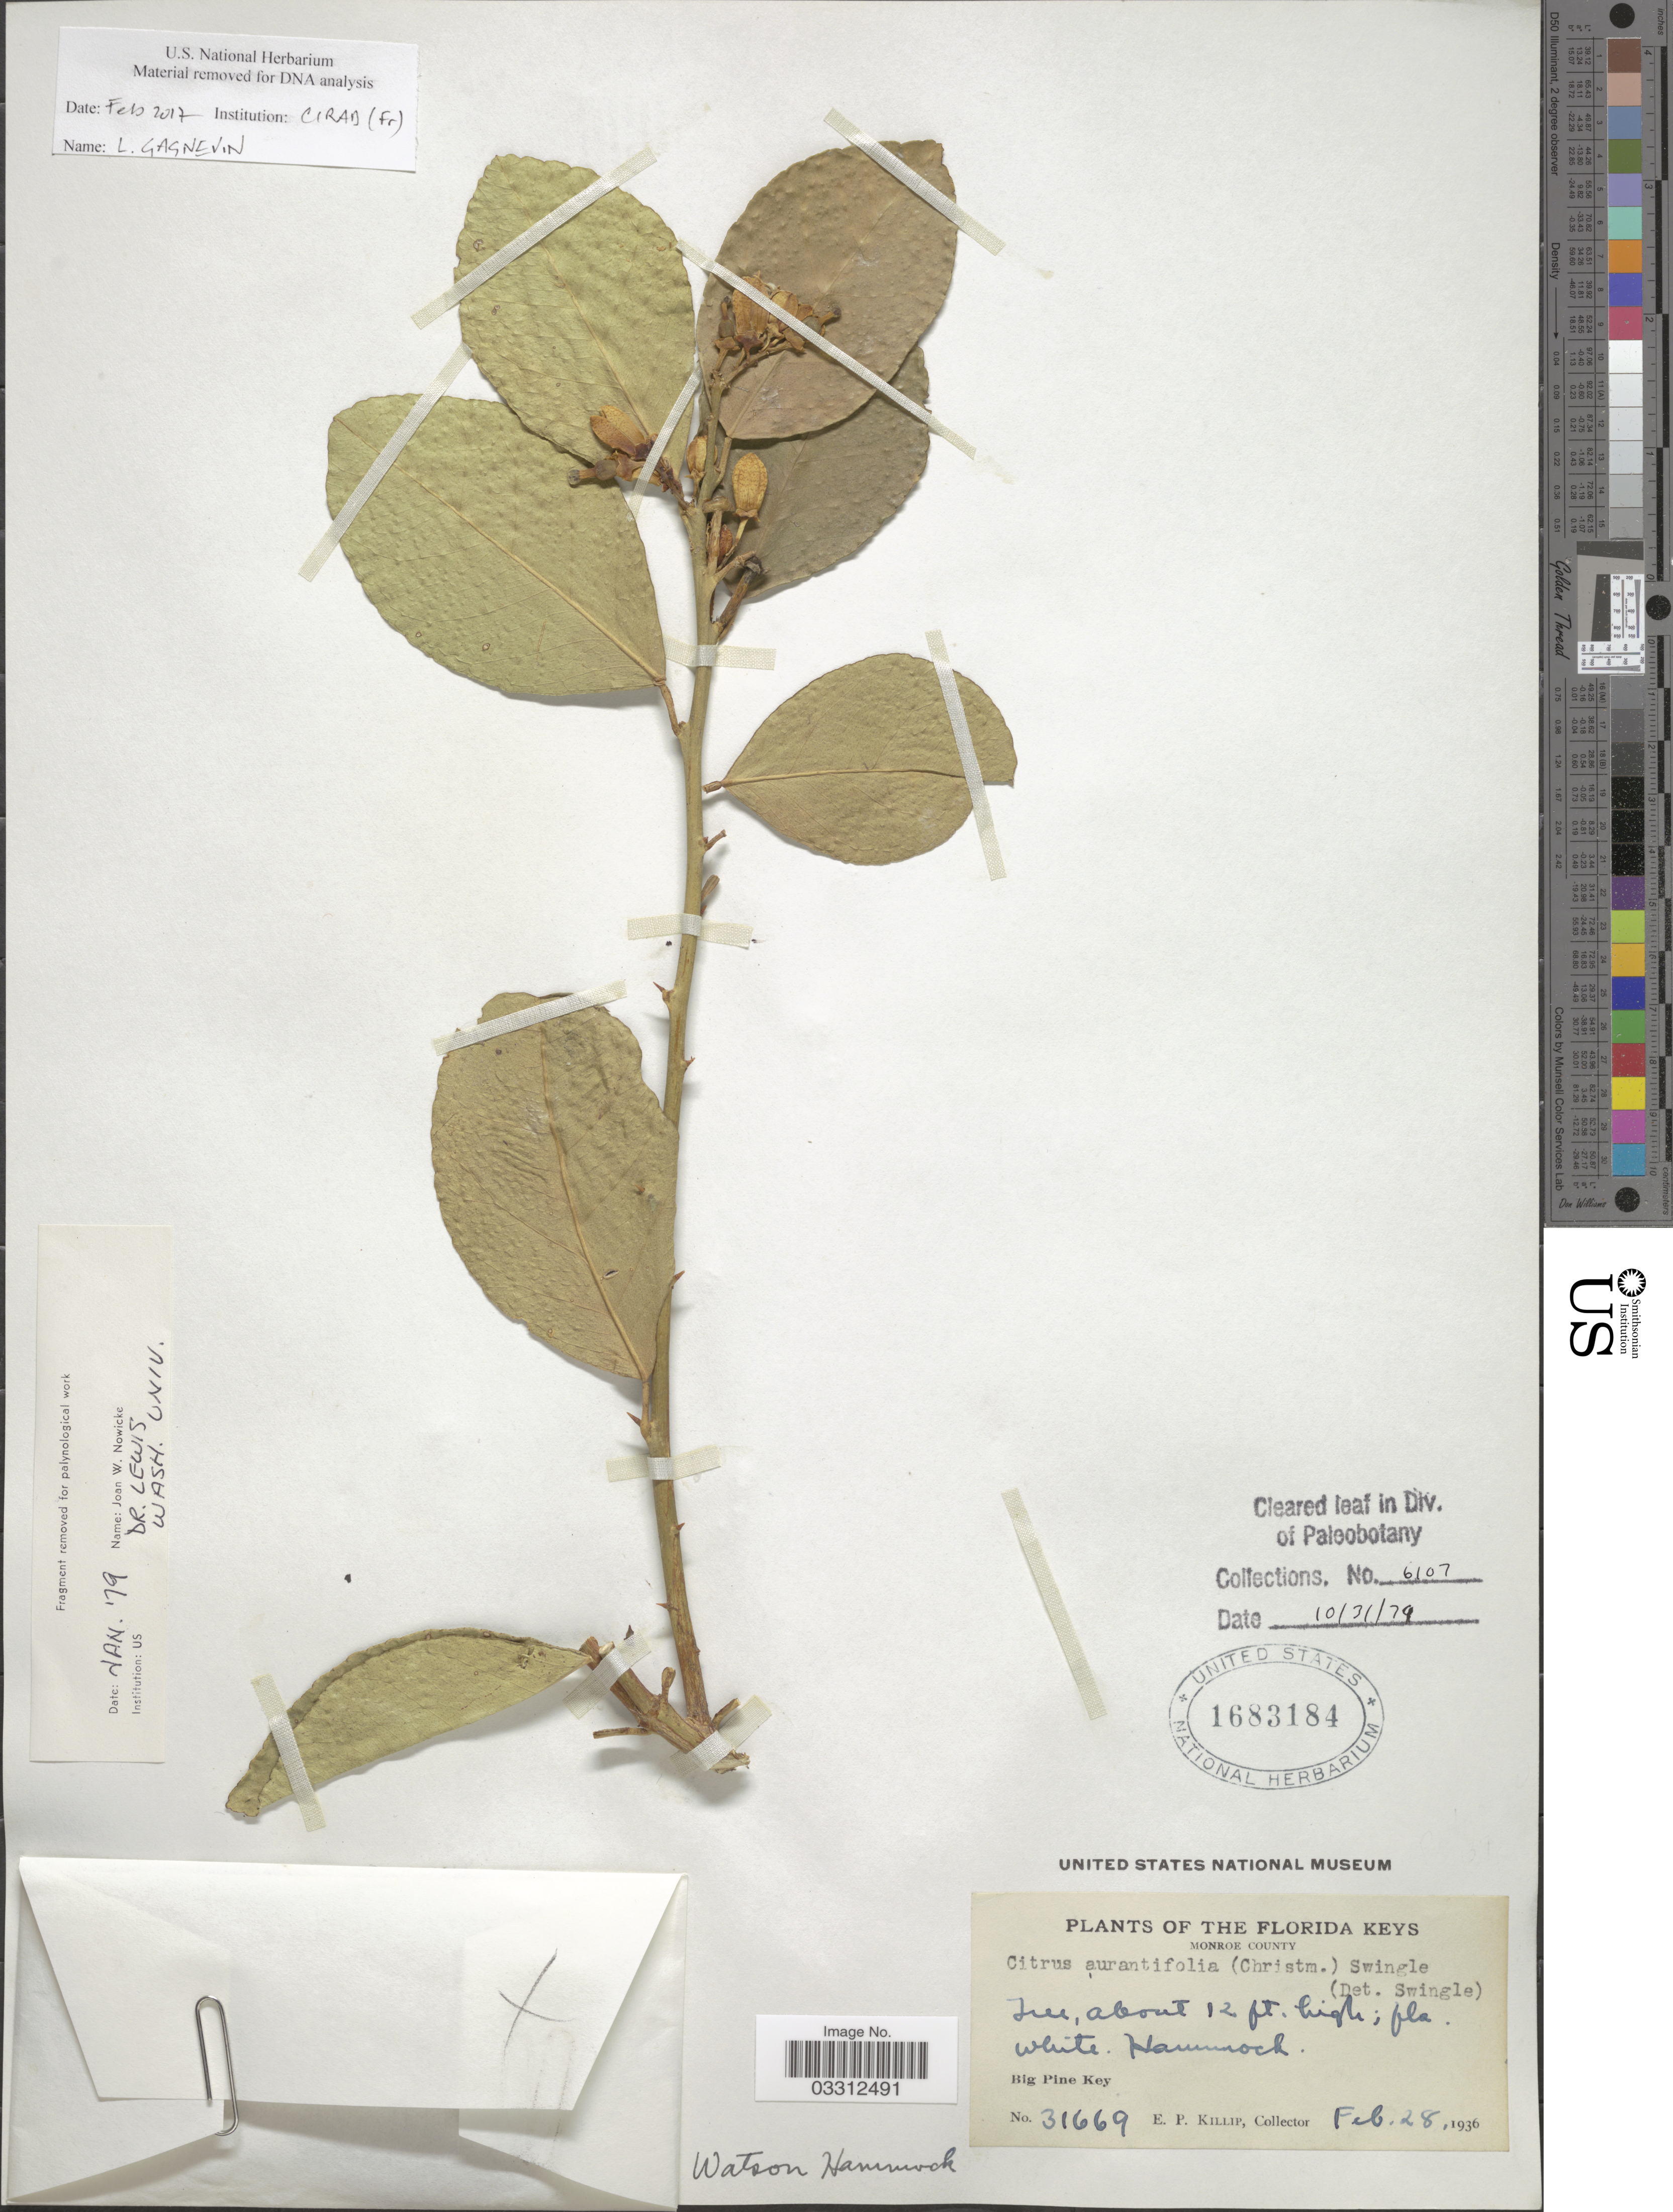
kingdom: Plantae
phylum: Tracheophyta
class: Magnoliopsida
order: Sapindales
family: Rutaceae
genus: Citrus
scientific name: Citrus x aurantifolia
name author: (Christm.) Swingle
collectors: E. P. Killip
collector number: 31669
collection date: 1936-02-28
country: United States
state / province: Florida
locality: The Florida Keys. Monroe County. Hammock. Big Pine Key.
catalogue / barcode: US 1683184